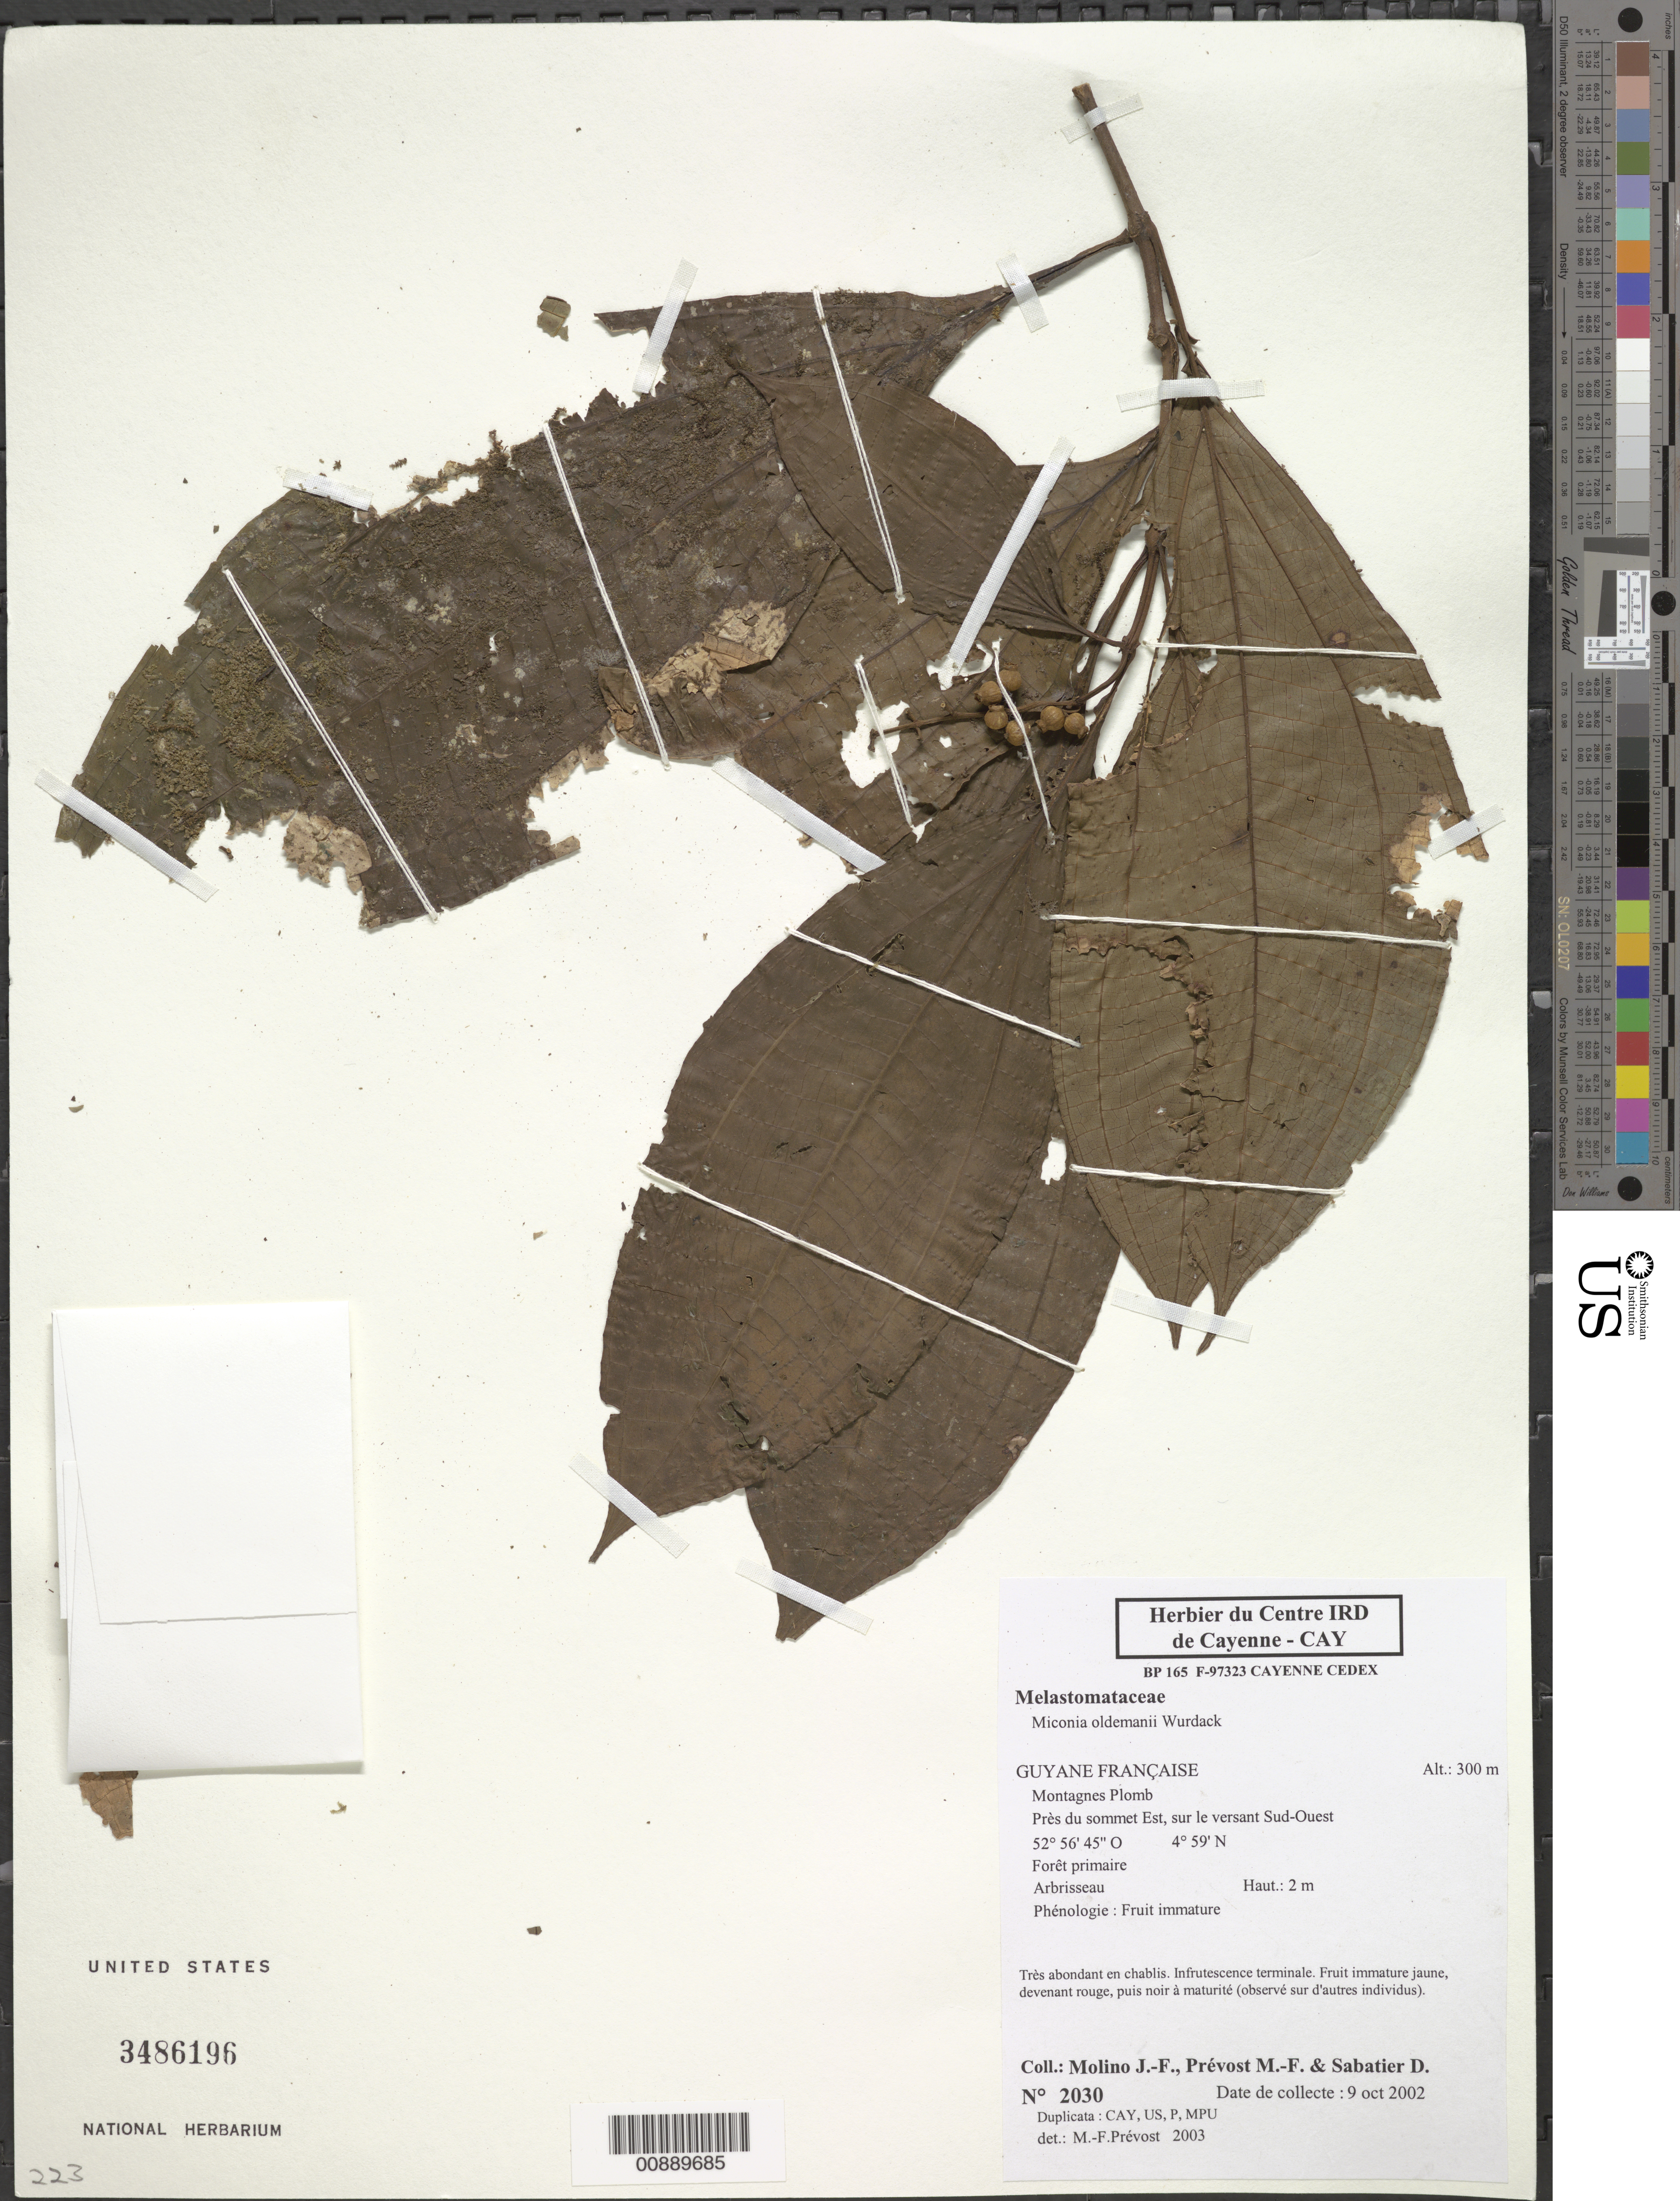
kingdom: Plantae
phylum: Tracheophyta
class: Magnoliopsida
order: Myrtales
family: Melastomataceae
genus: Miconia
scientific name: Miconia oldemanii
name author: Wurdack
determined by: Prévost, M.-F.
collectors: J. Molino, M.-F. Prévost & D. Sabatier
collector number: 2030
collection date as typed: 9-Oct-02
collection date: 2002-10-09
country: French Guiana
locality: Montages Plomb, sommet Est, sur le versant Sud-Ouest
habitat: Forêt primaire, en chablis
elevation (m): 300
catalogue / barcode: US 3486196